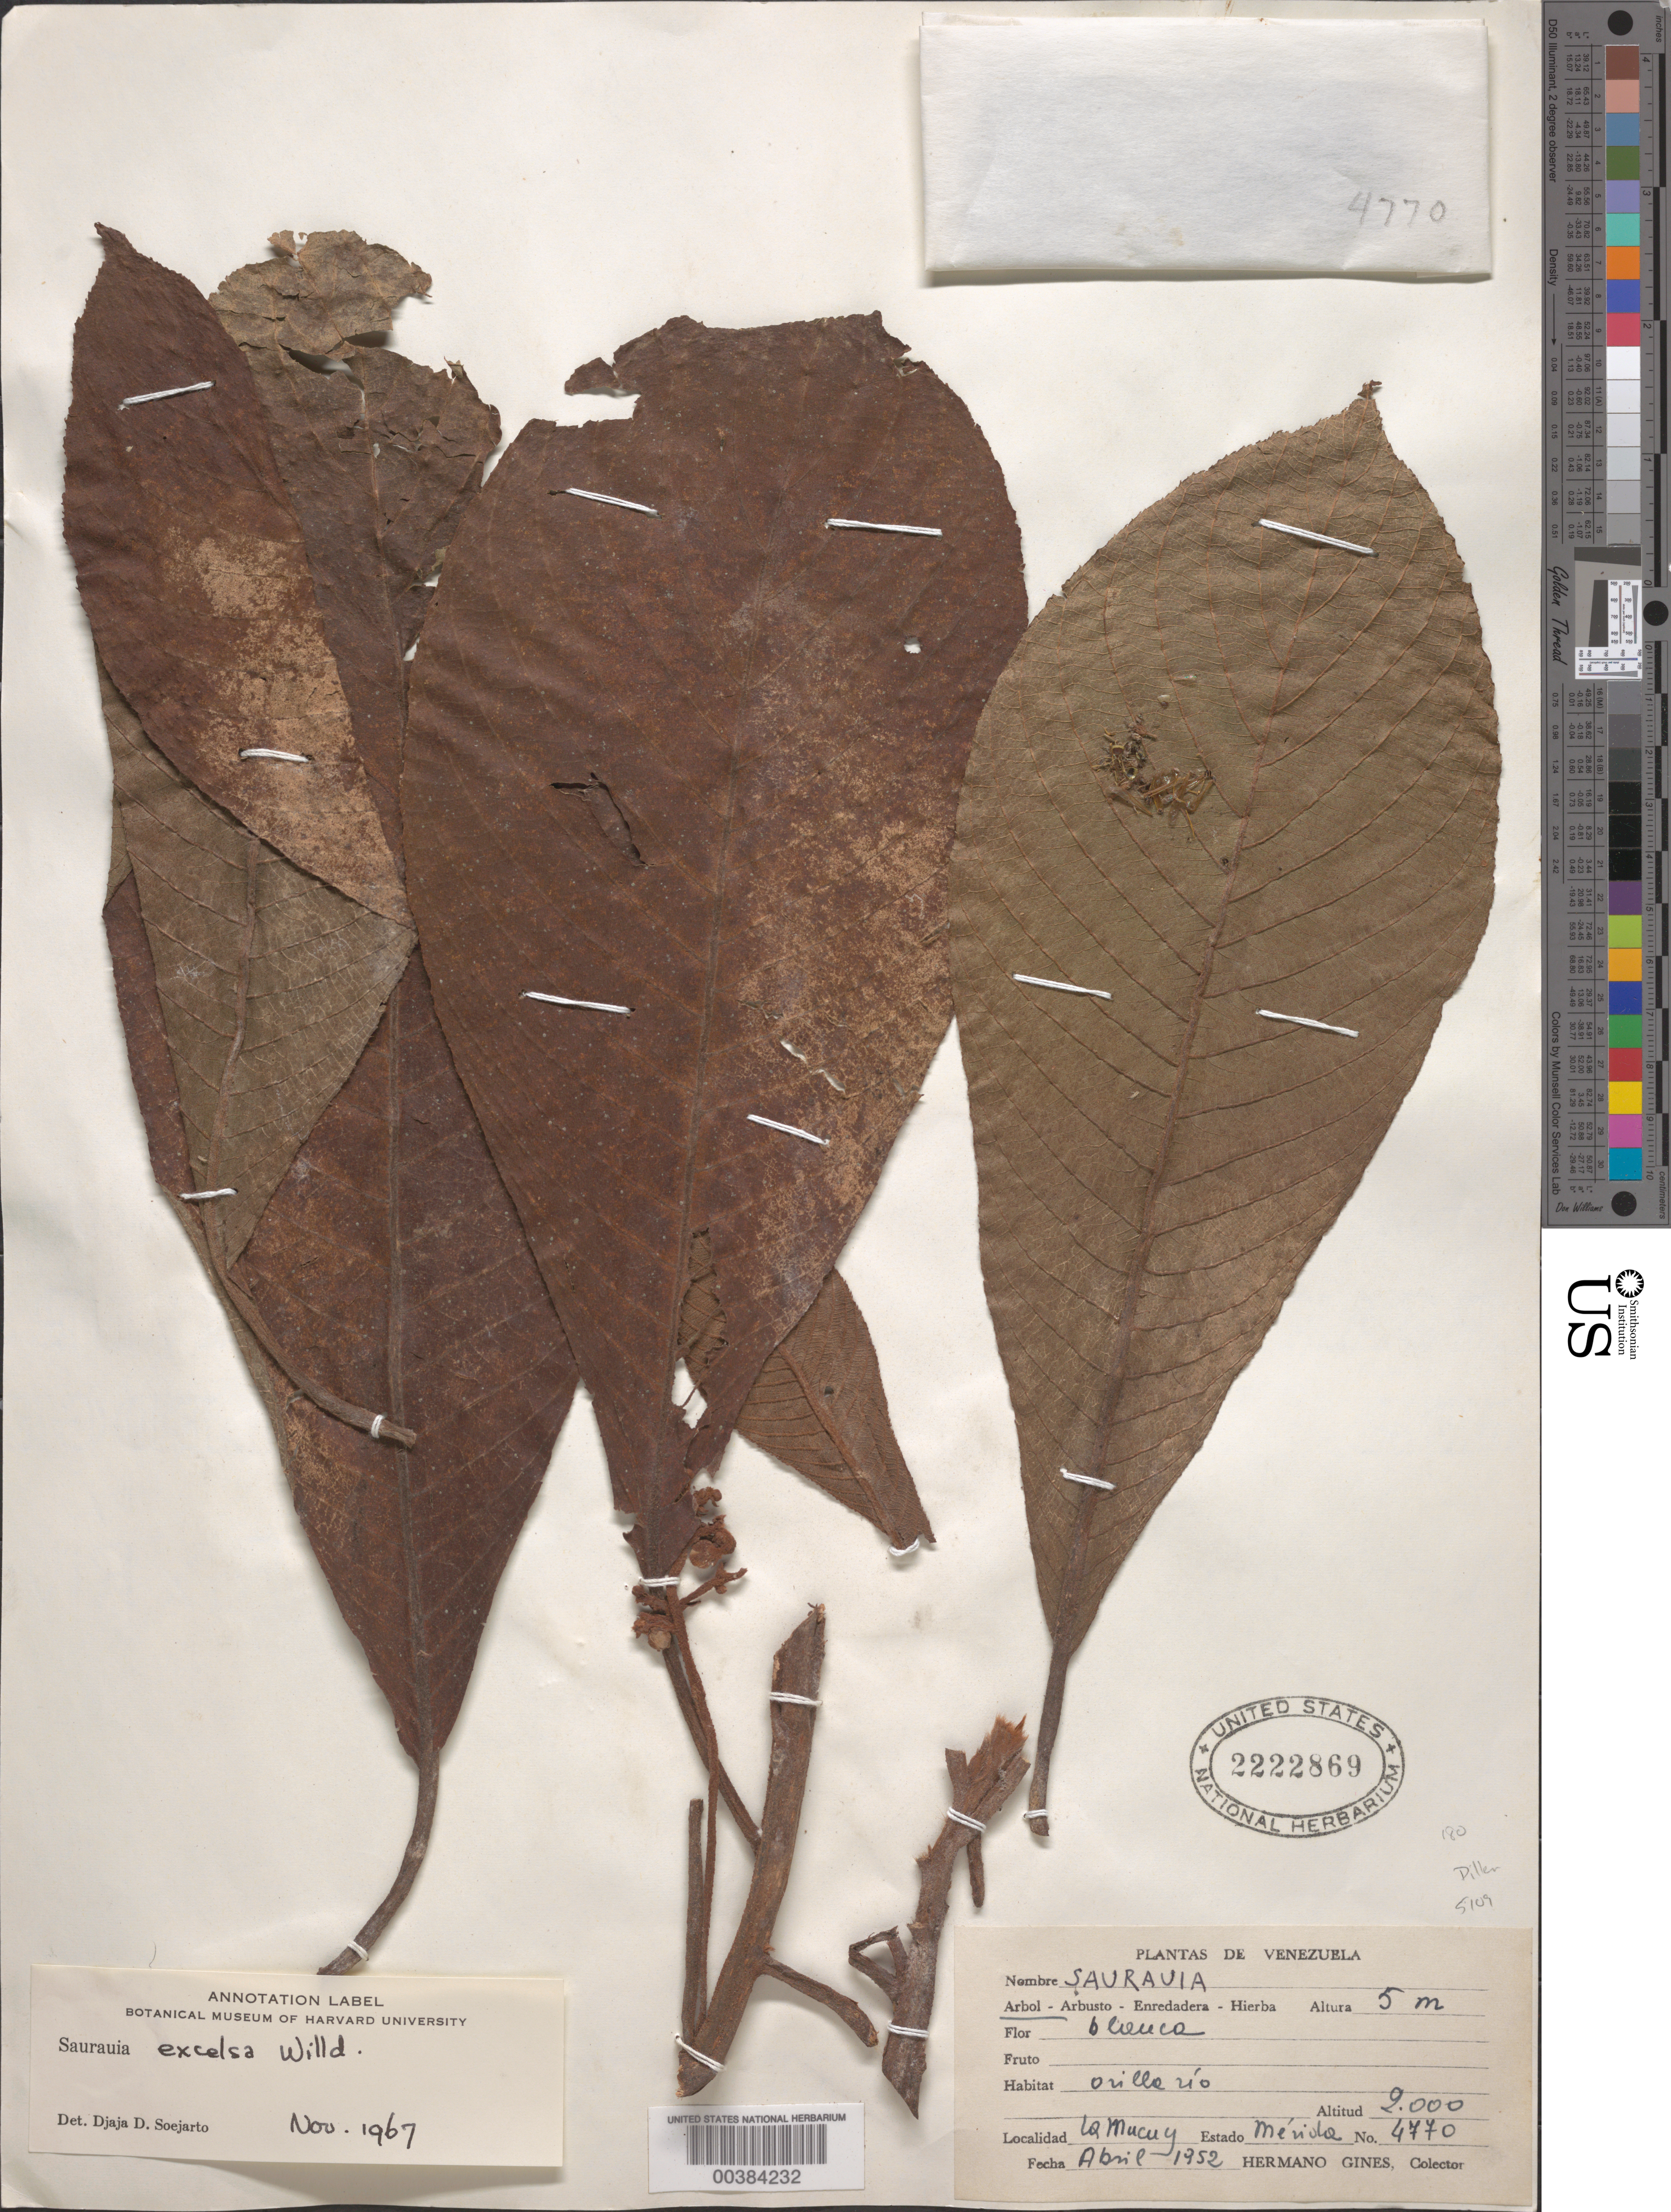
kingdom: Plantae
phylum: Tracheophyta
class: Magnoliopsida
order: Ericales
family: Actinidiaceae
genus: Saurauia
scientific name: Saurauia tomentosa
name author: (Kunth) Spreng.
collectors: Bro. Gines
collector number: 4770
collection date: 1952-04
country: Venezuela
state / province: Mérida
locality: La Mucuy.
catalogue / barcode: US 2222869